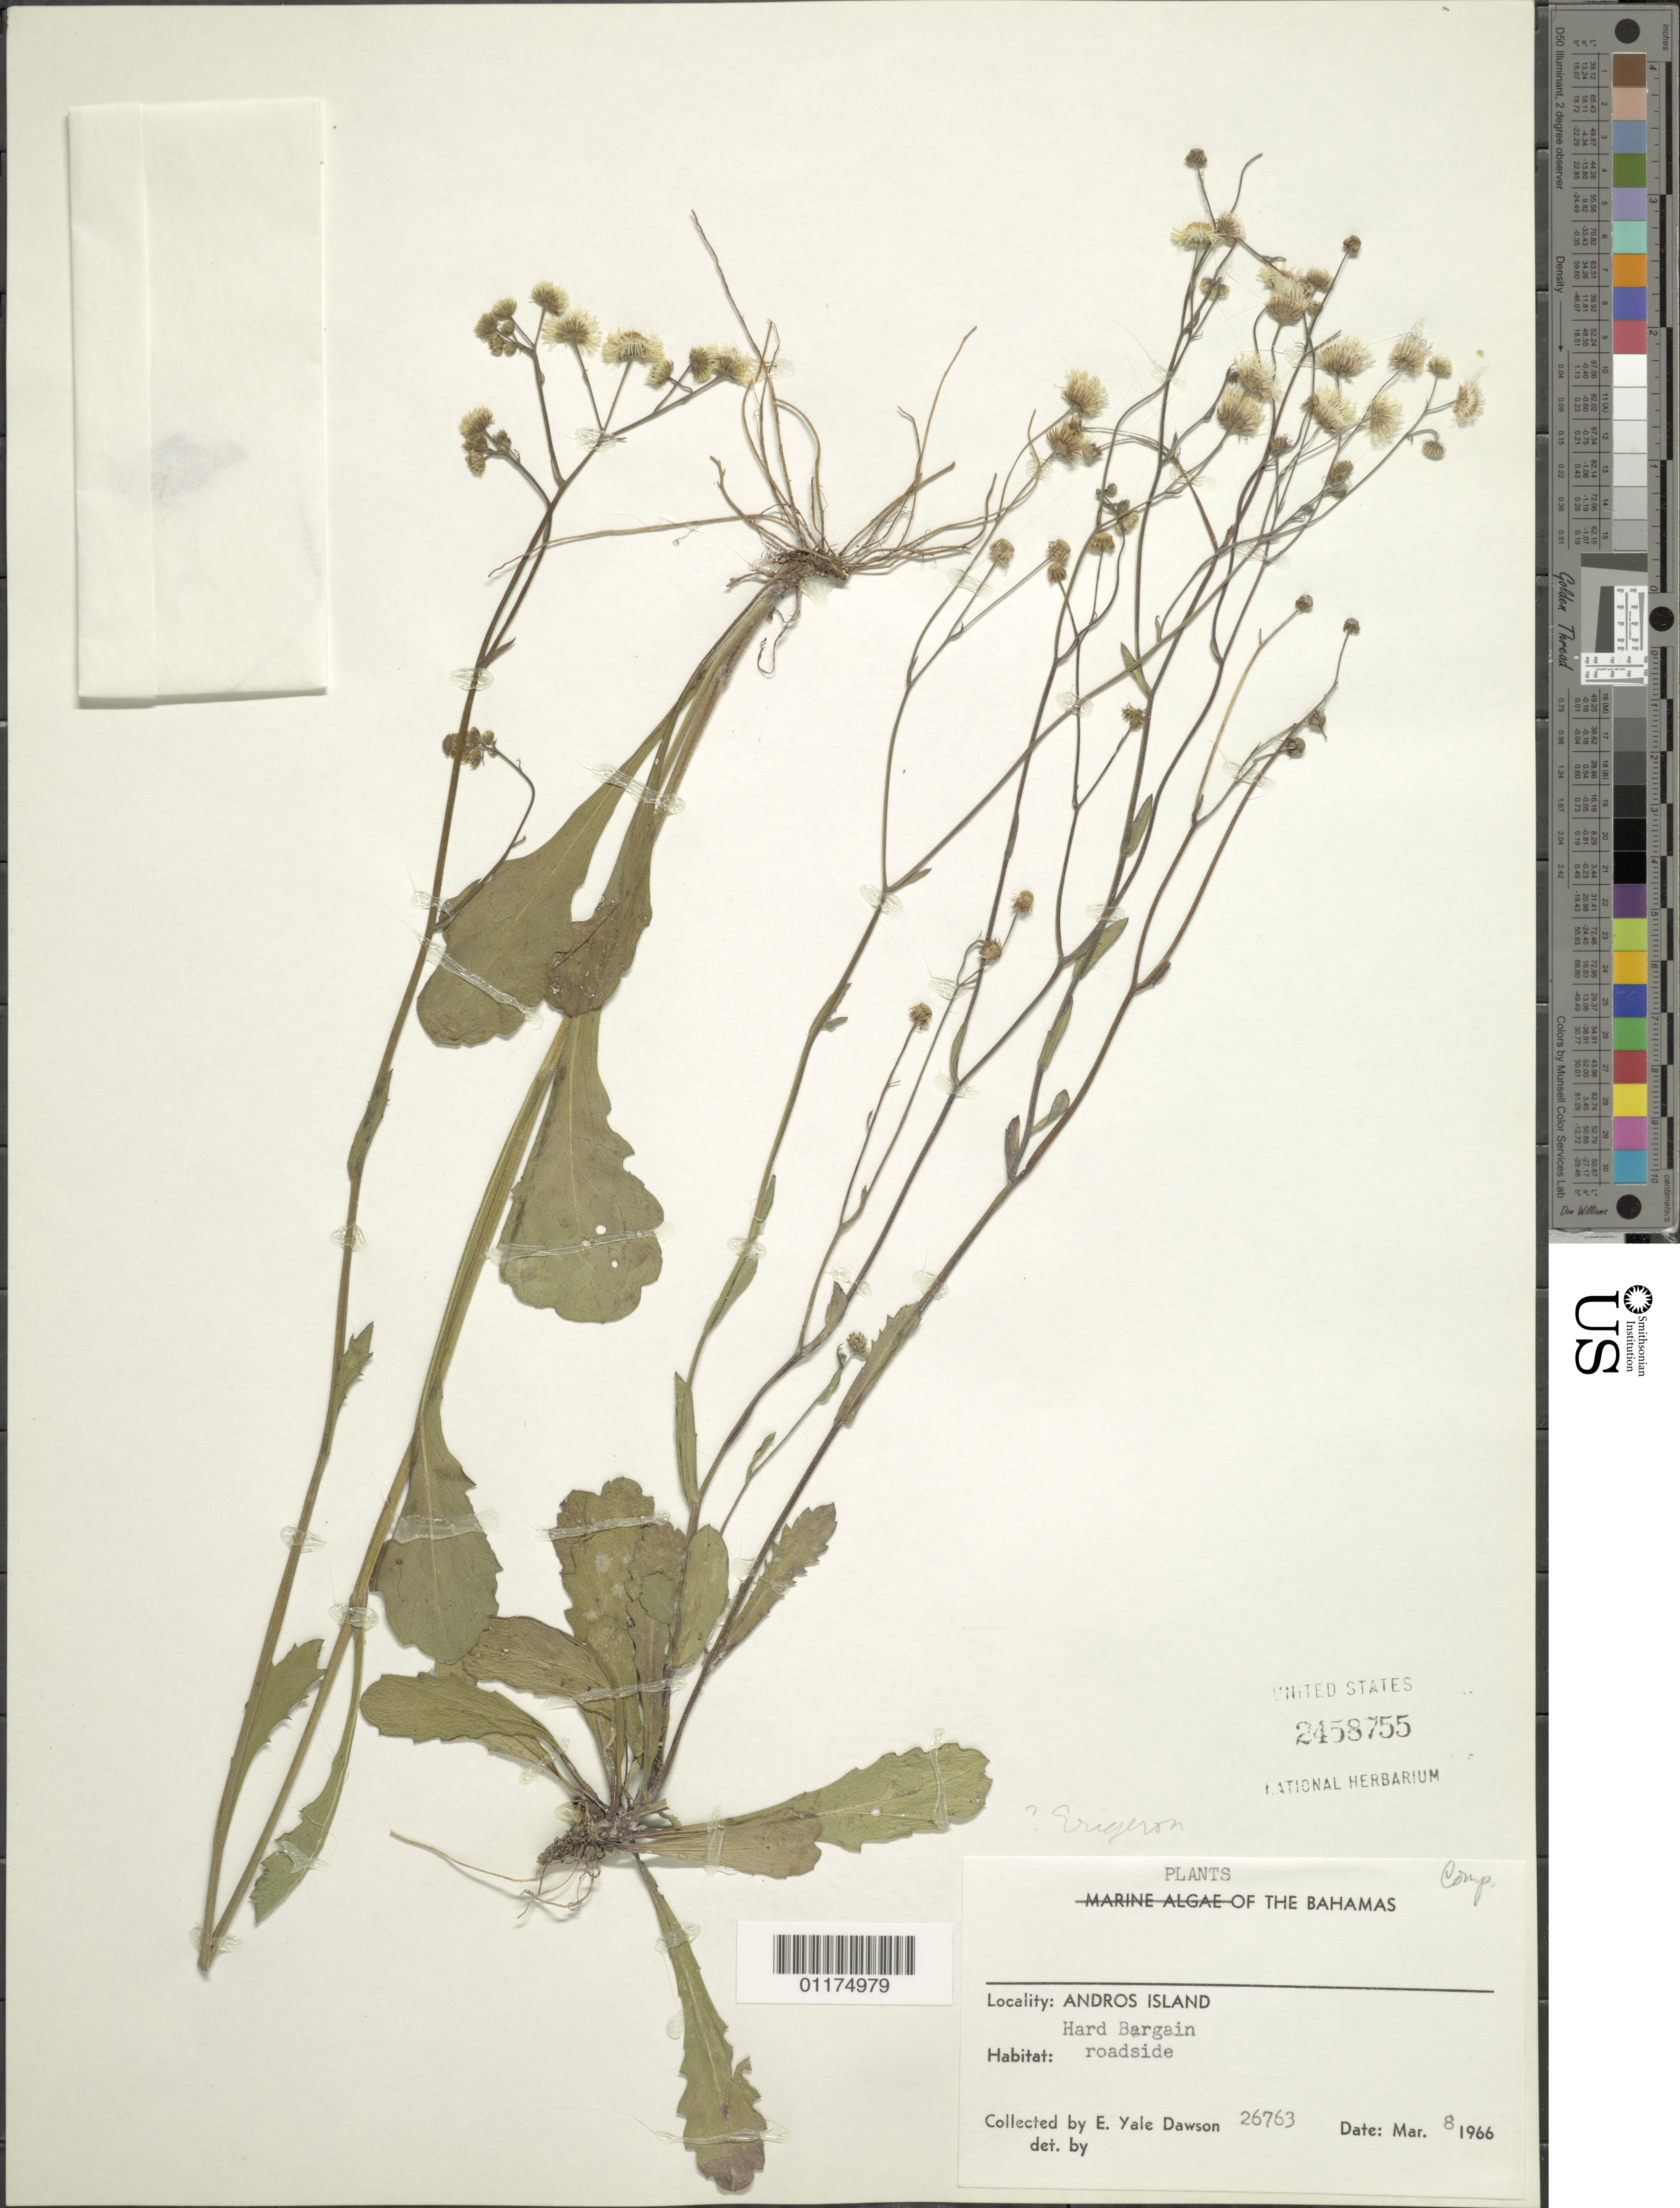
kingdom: Plantae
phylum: Tracheophyta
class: Magnoliopsida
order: Asterales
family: Asteraceae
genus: Erigeron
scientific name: Erigeron quercifolius Lam.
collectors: E. Y. Dawson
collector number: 26763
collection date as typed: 08 Mar 1966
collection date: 1966-03-08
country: Bahamas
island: Andros I.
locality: Hard Bargain roadside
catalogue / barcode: US 2458755